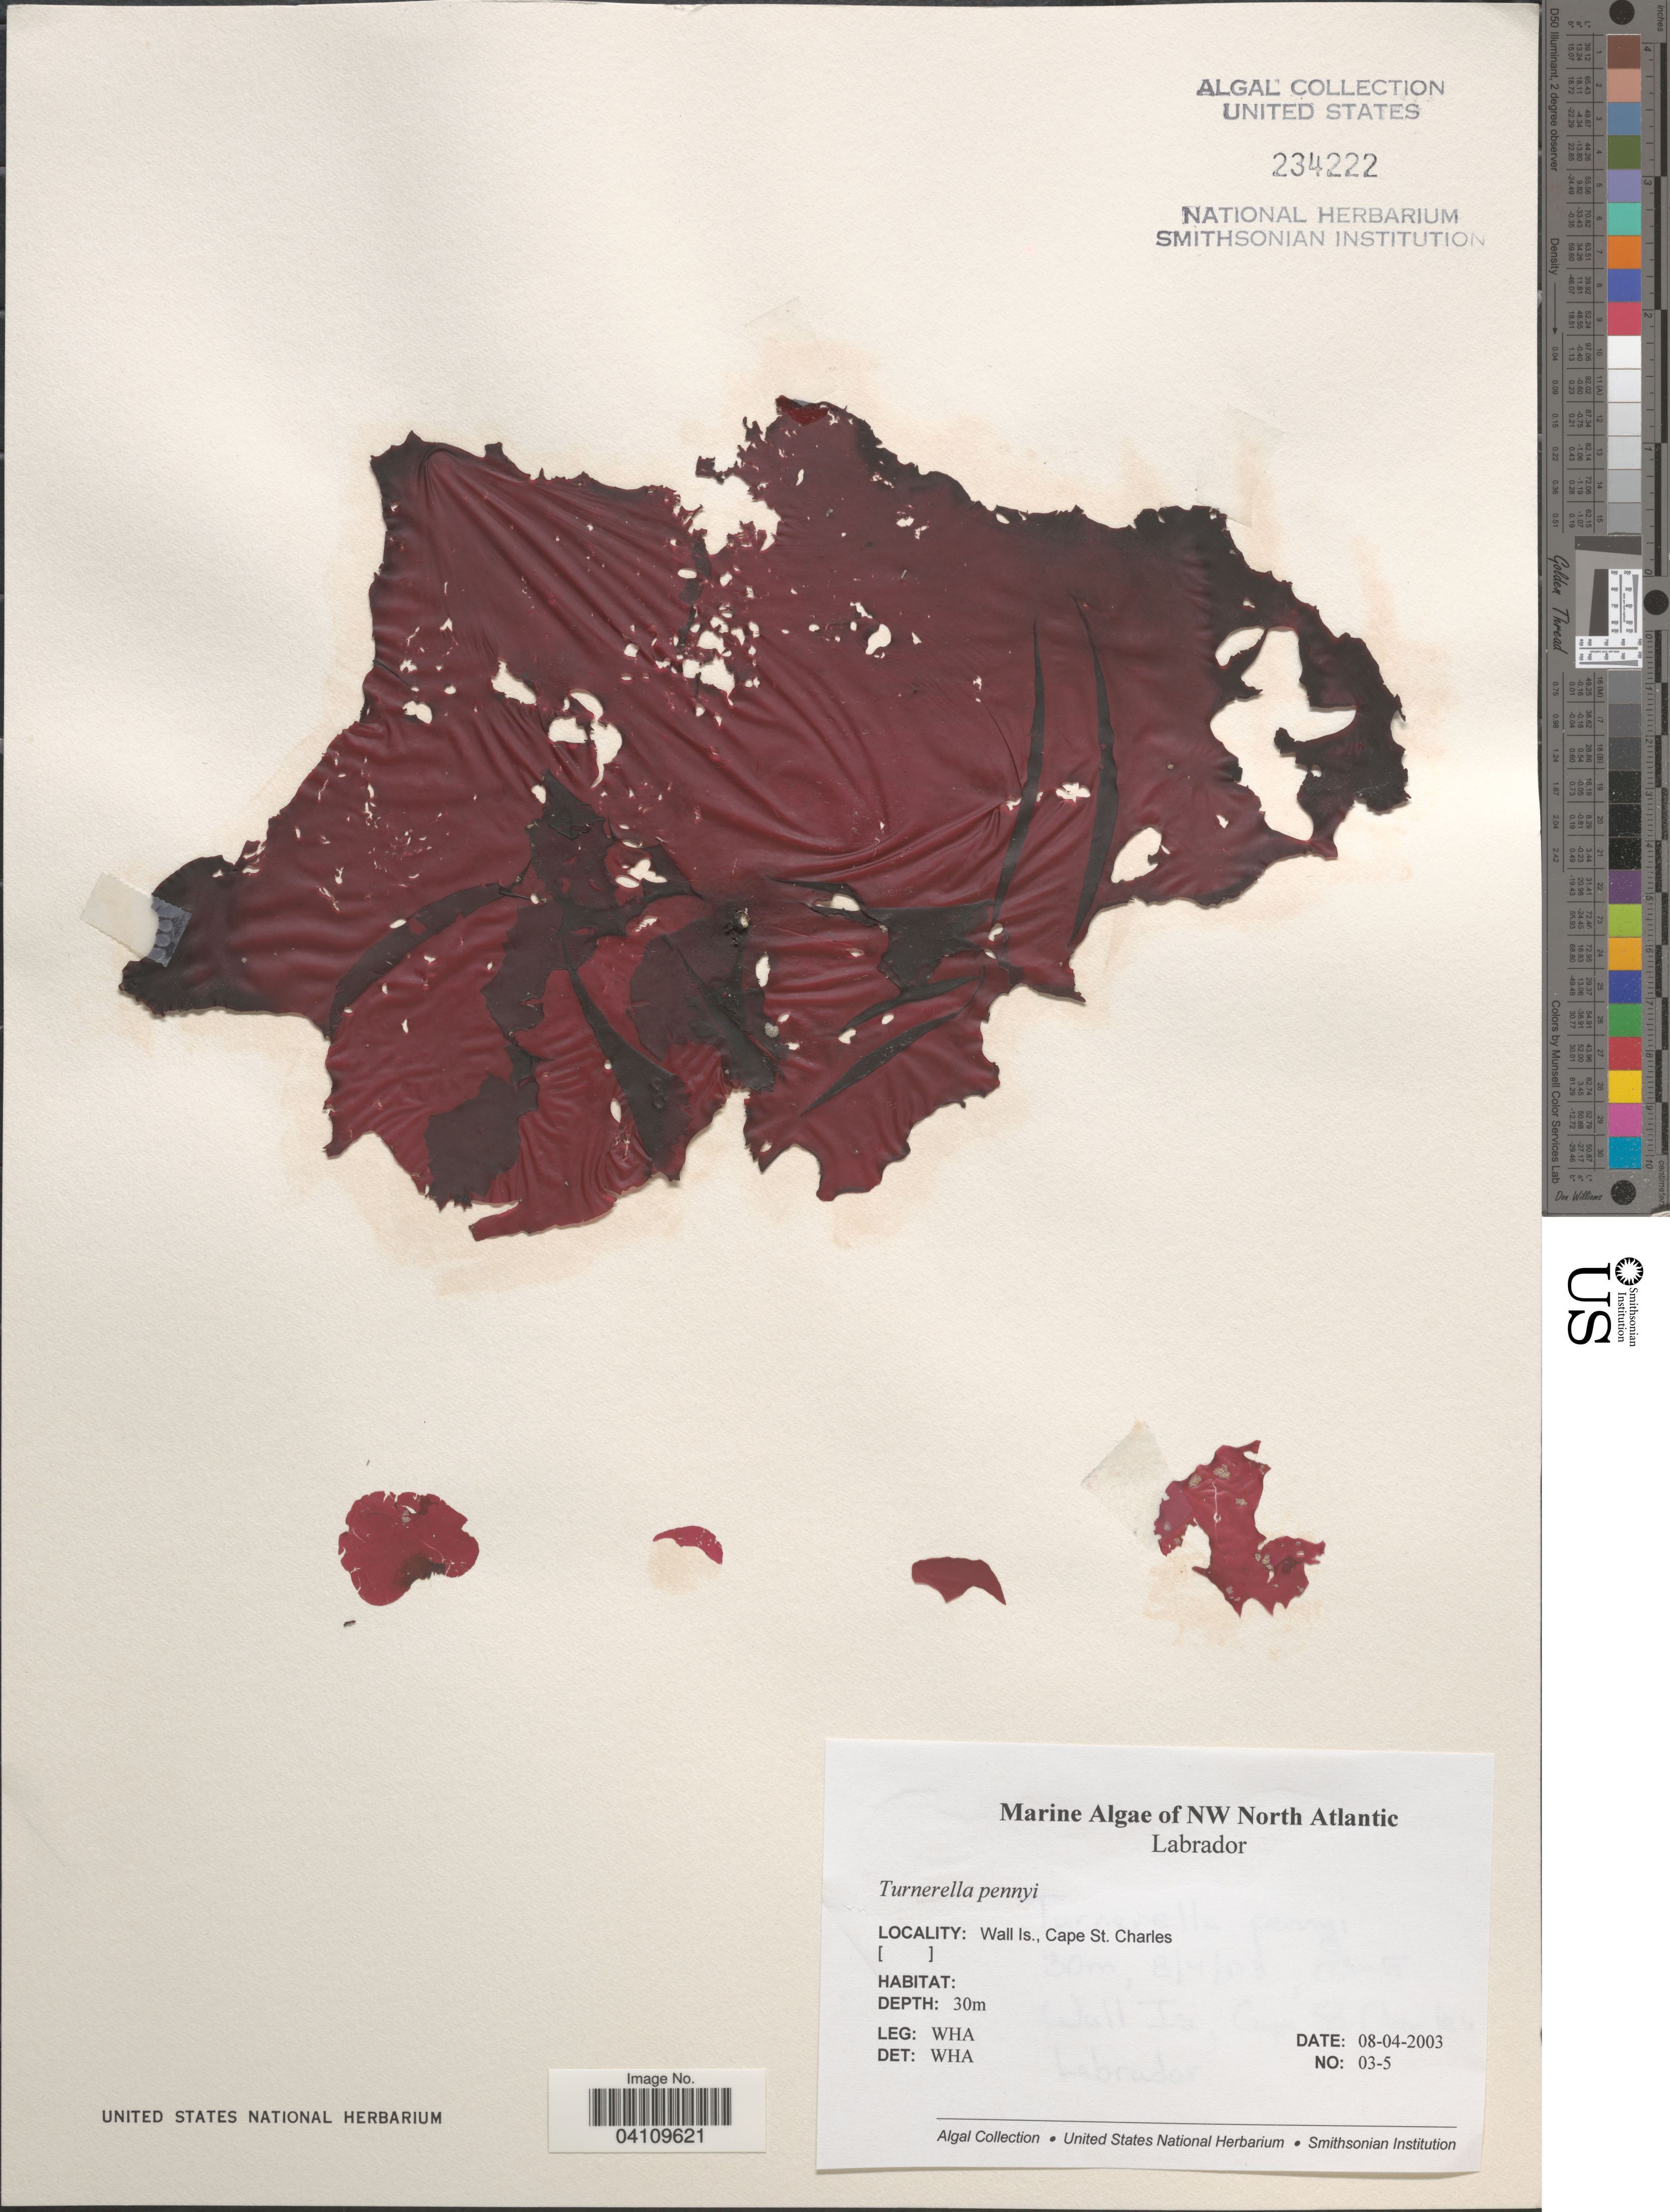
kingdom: Plantae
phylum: Rhodophyta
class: Florideophyceae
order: Gigartinales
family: Furcellariaceae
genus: Turnerella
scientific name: Turnerella pennyi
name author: (Harv.) F. Schmitz in Rosenv.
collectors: W. H. Adey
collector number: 03-5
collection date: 2003-04-08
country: Canada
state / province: Newfoundland and Labrador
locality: NW North Atlantic. Labrador. Wall Is., Cape St. Charles.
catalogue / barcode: US 234222